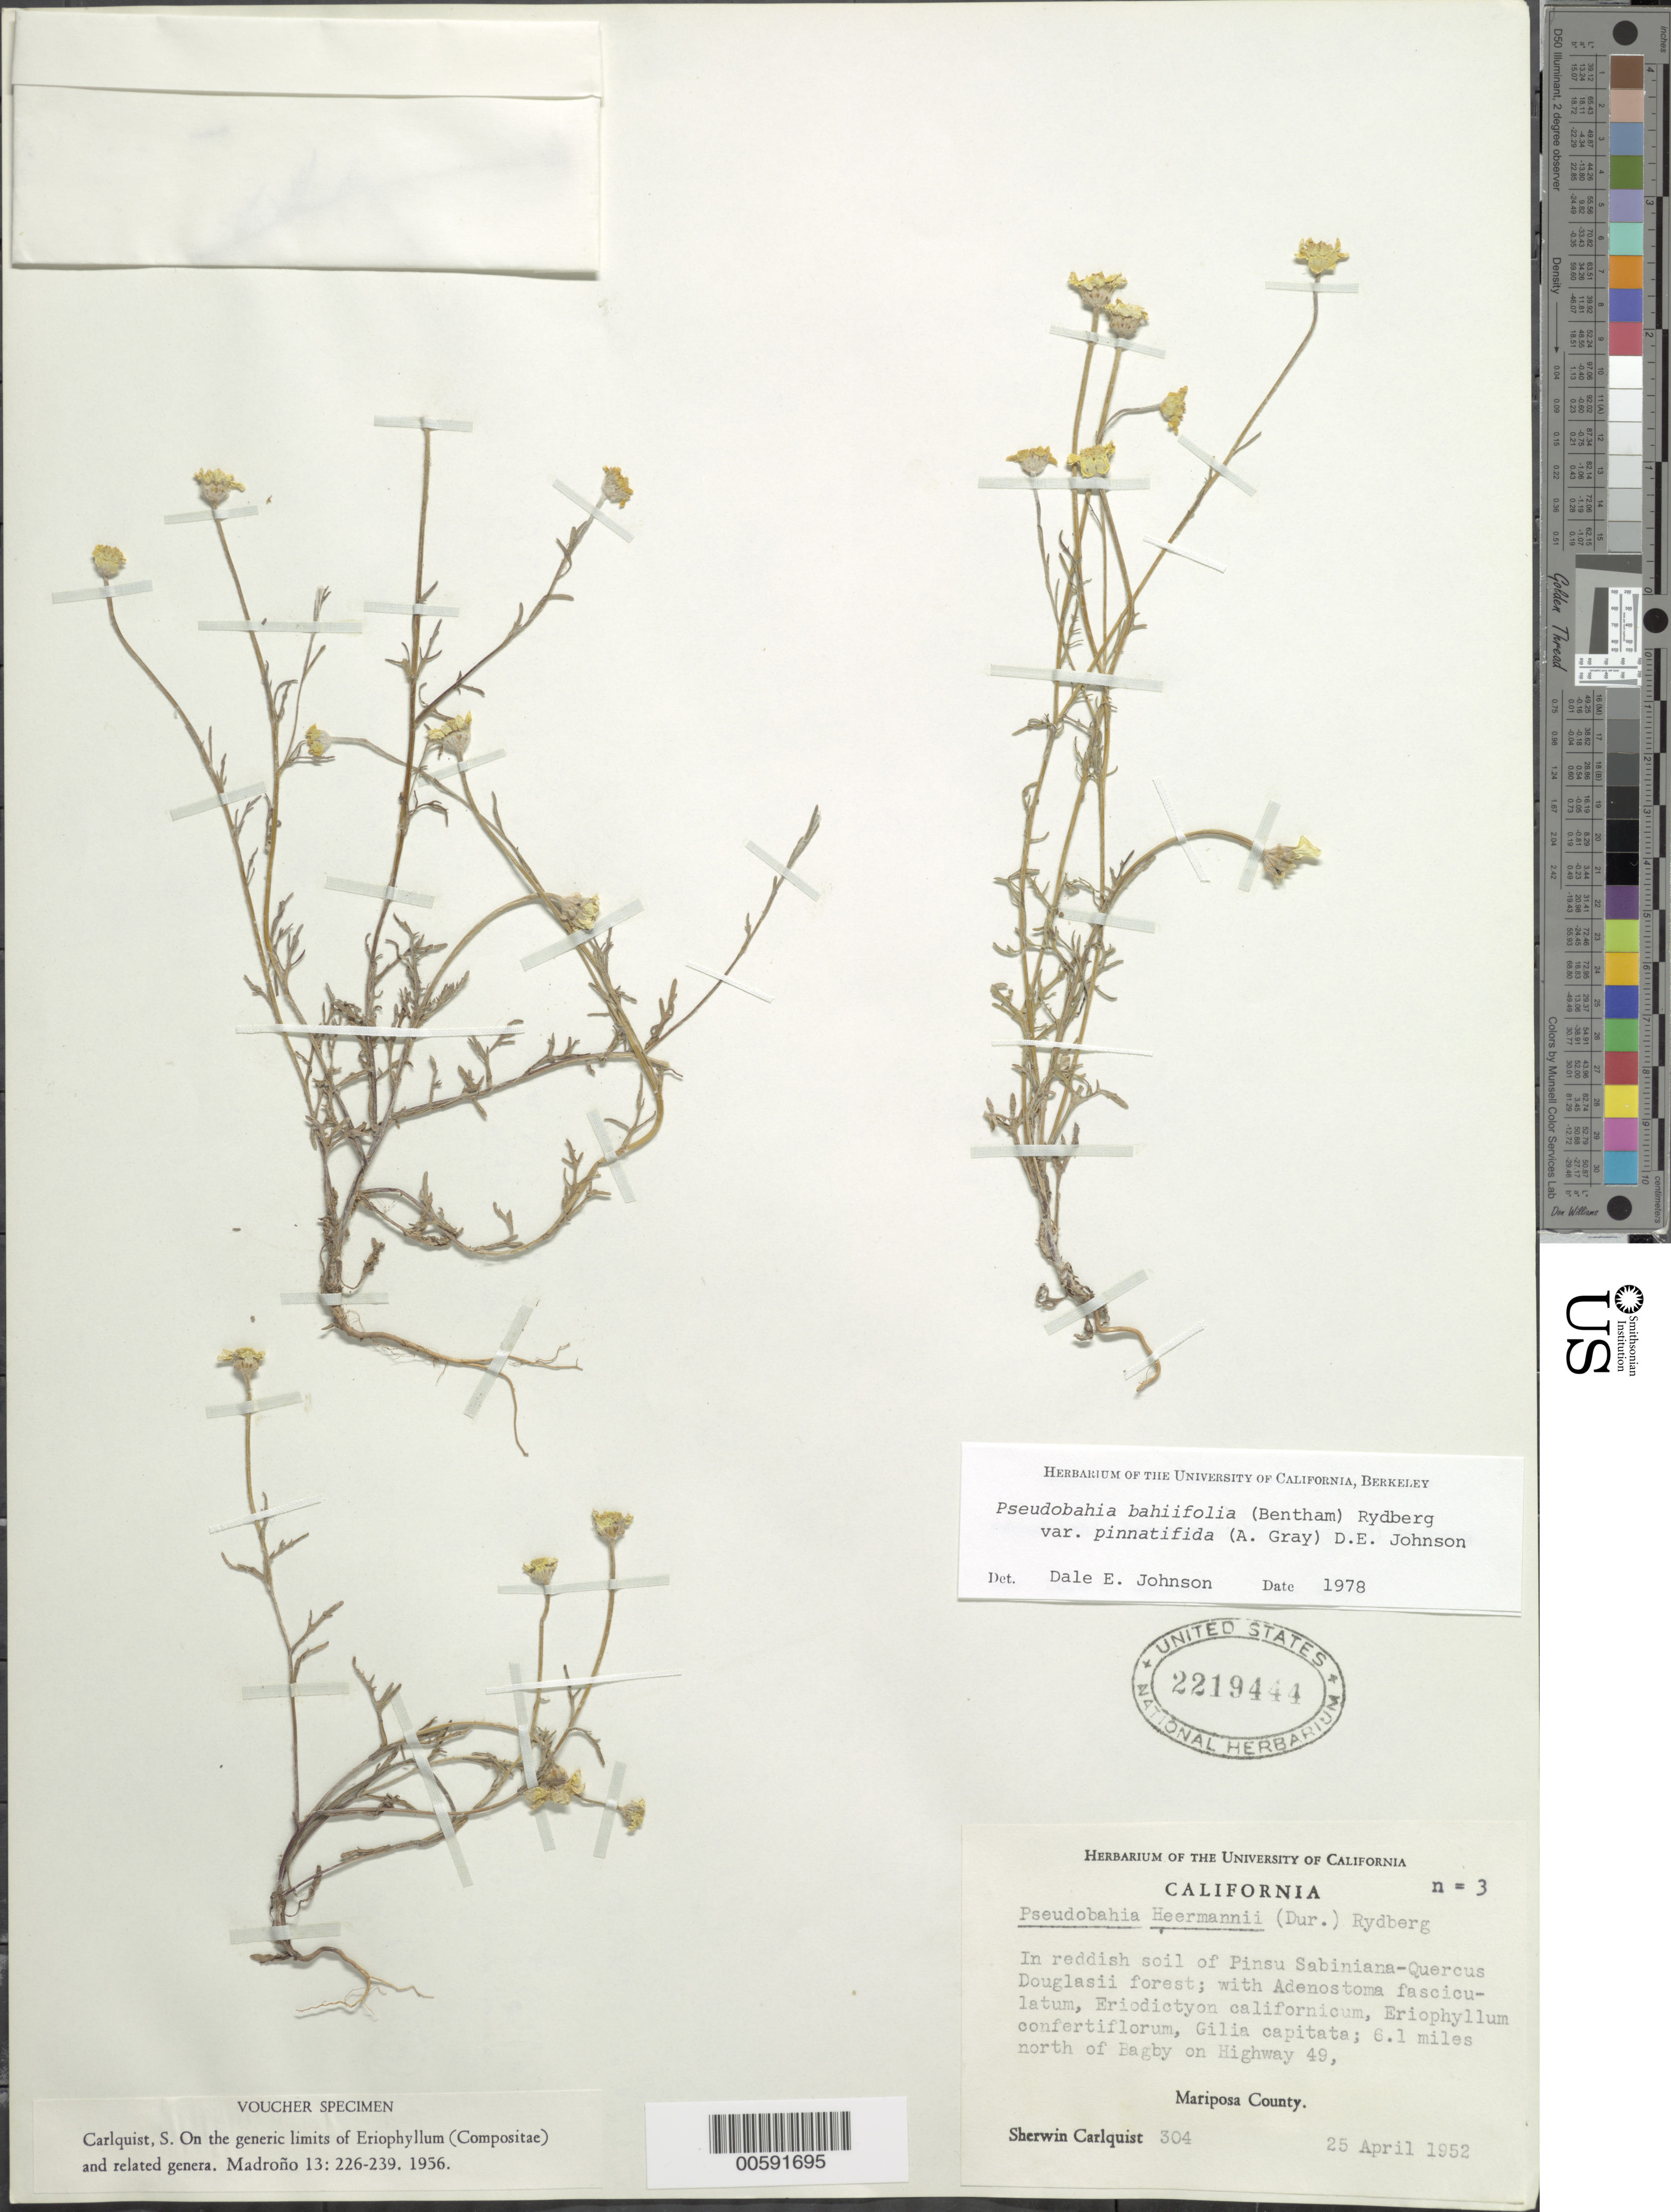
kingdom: Plantae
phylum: Tracheophyta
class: Magnoliopsida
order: Asterales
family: Asteraceae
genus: Pseudobahia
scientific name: Pseudobahia bahiifolia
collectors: S. Carlquist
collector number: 304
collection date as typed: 25 Apr 1952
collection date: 1952-04-25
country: United States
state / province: California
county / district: Mariposa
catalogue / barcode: US 2219444